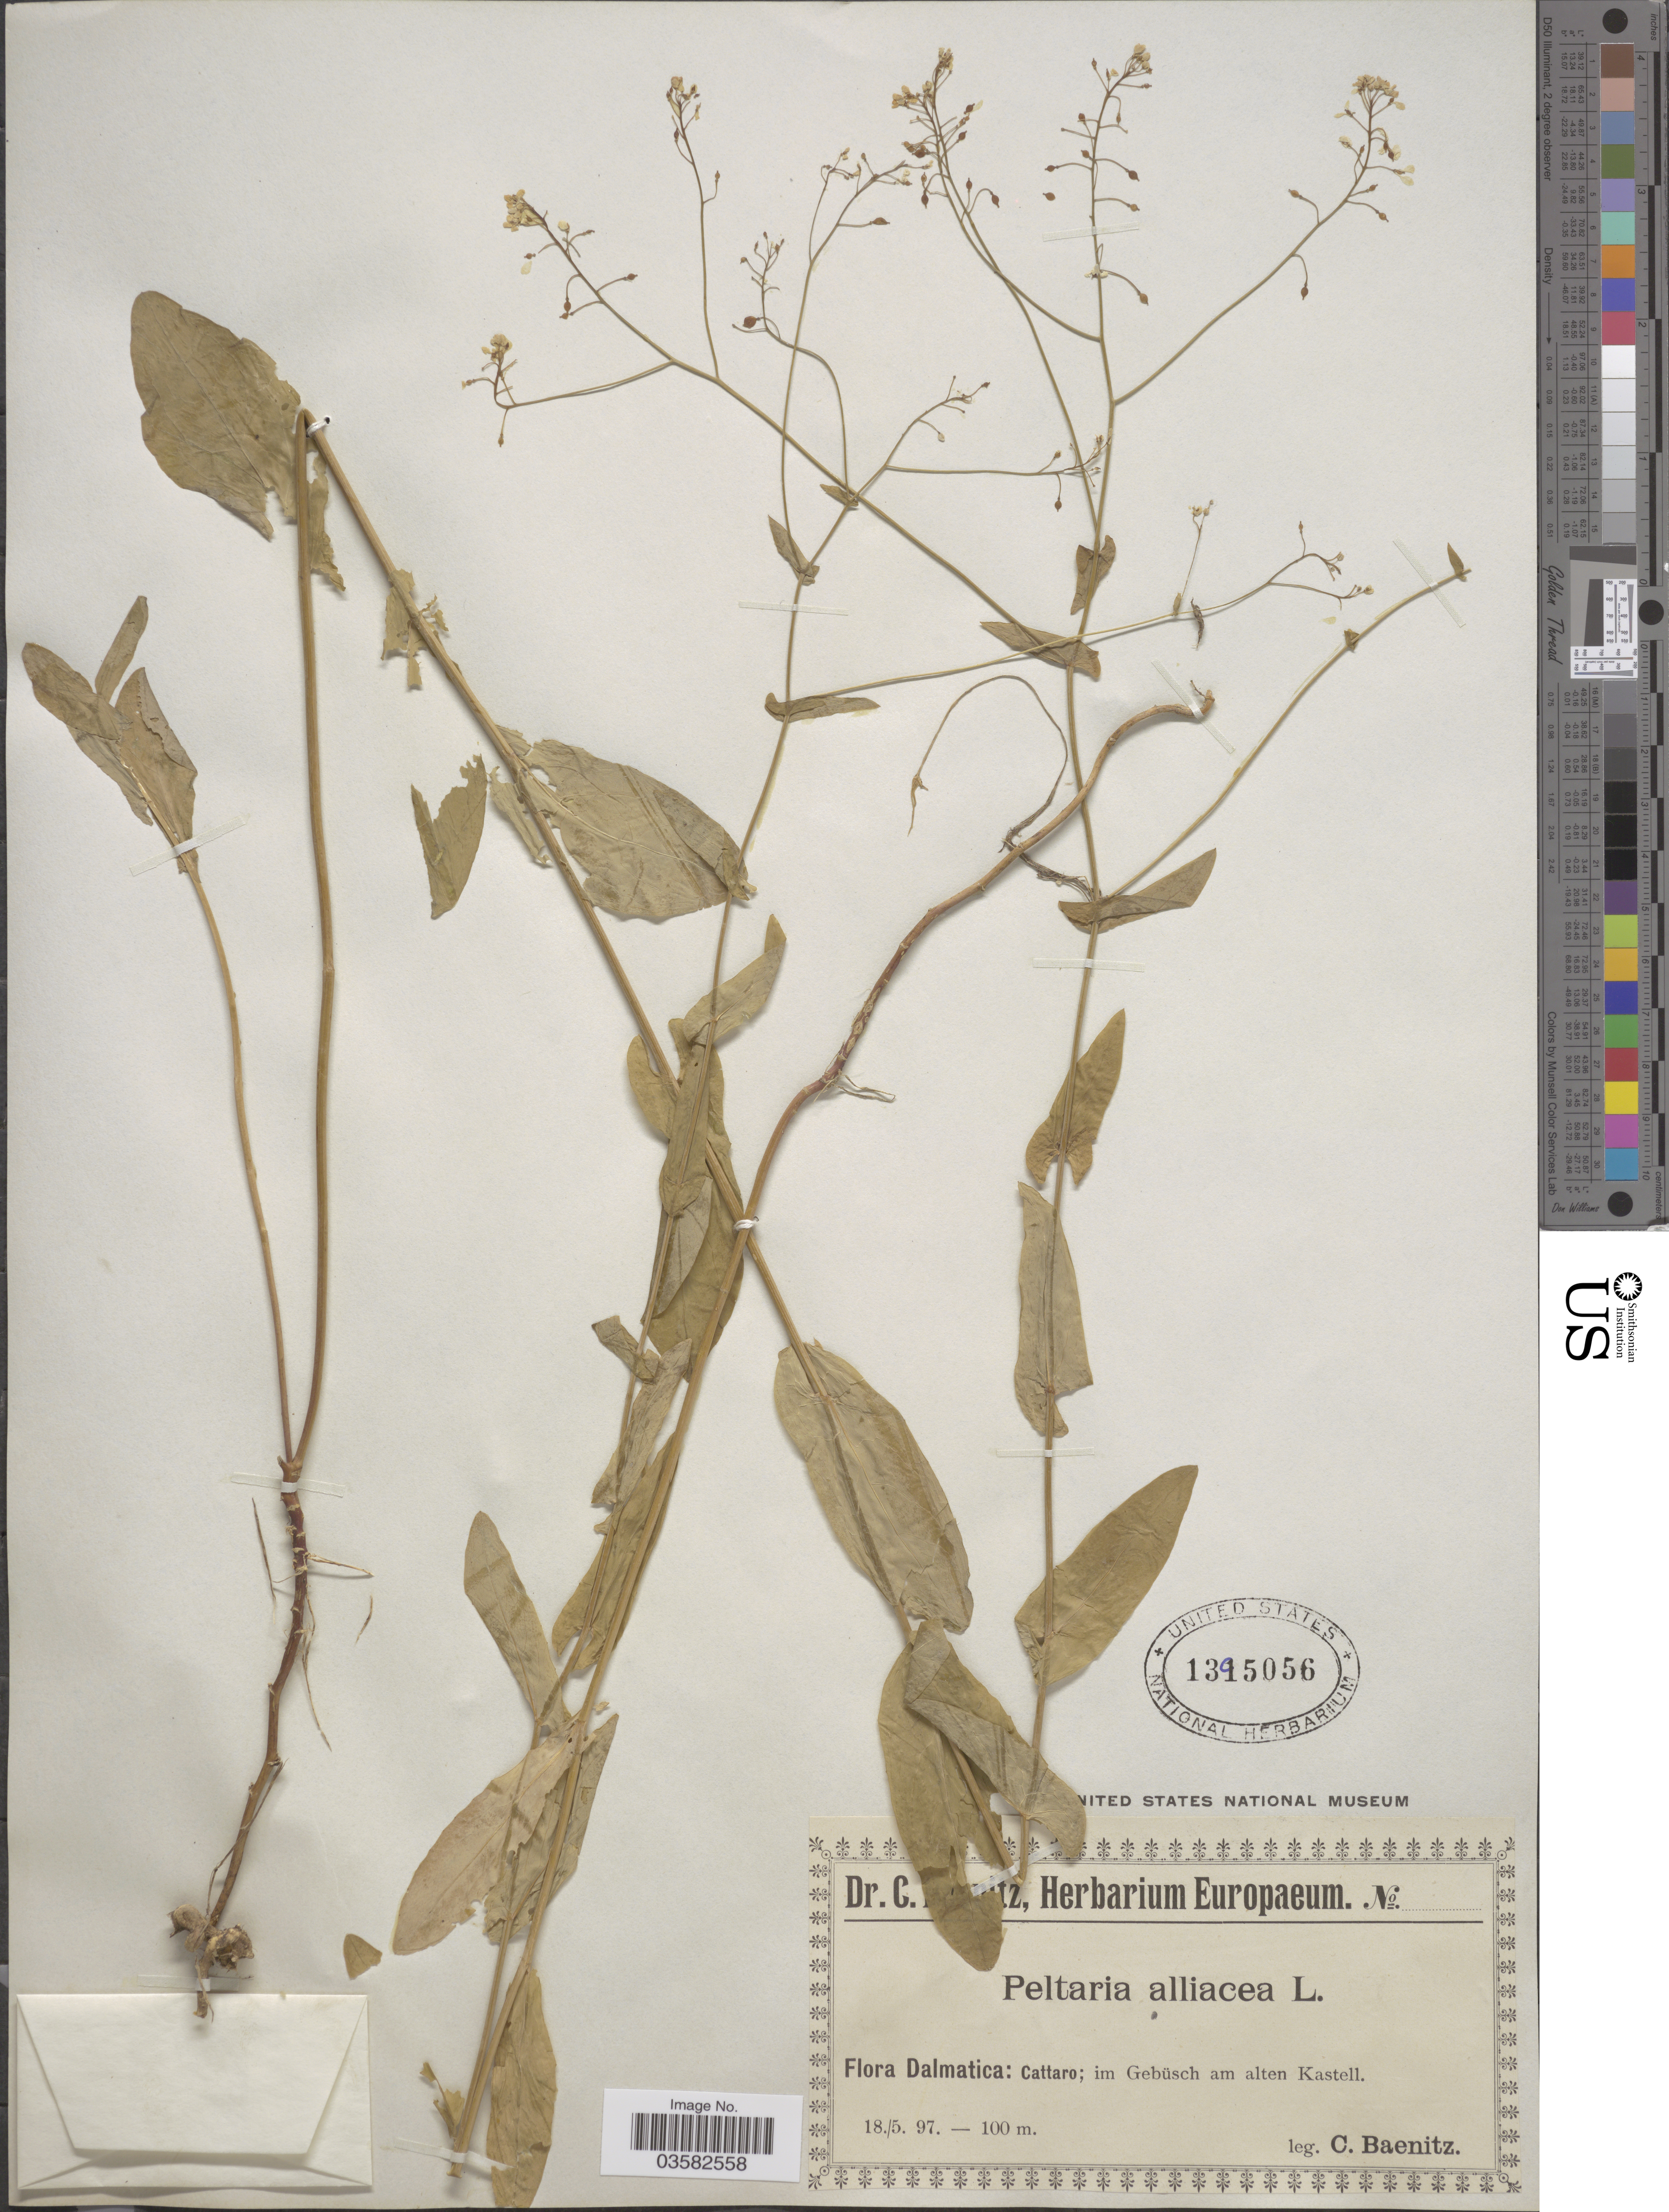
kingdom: Plantae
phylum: Tracheophyta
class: Magnoliopsida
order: Brassicales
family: Brassicaceae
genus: Peltaria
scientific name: Peltaria alliacea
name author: Jacq.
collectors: C. G. Baenitz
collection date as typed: Transcribed d/m/y: 18/5/97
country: Montenegro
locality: Dalmatica: Cattaro; im Gebüsch am alten Kastell.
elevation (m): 100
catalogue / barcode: US 1395056